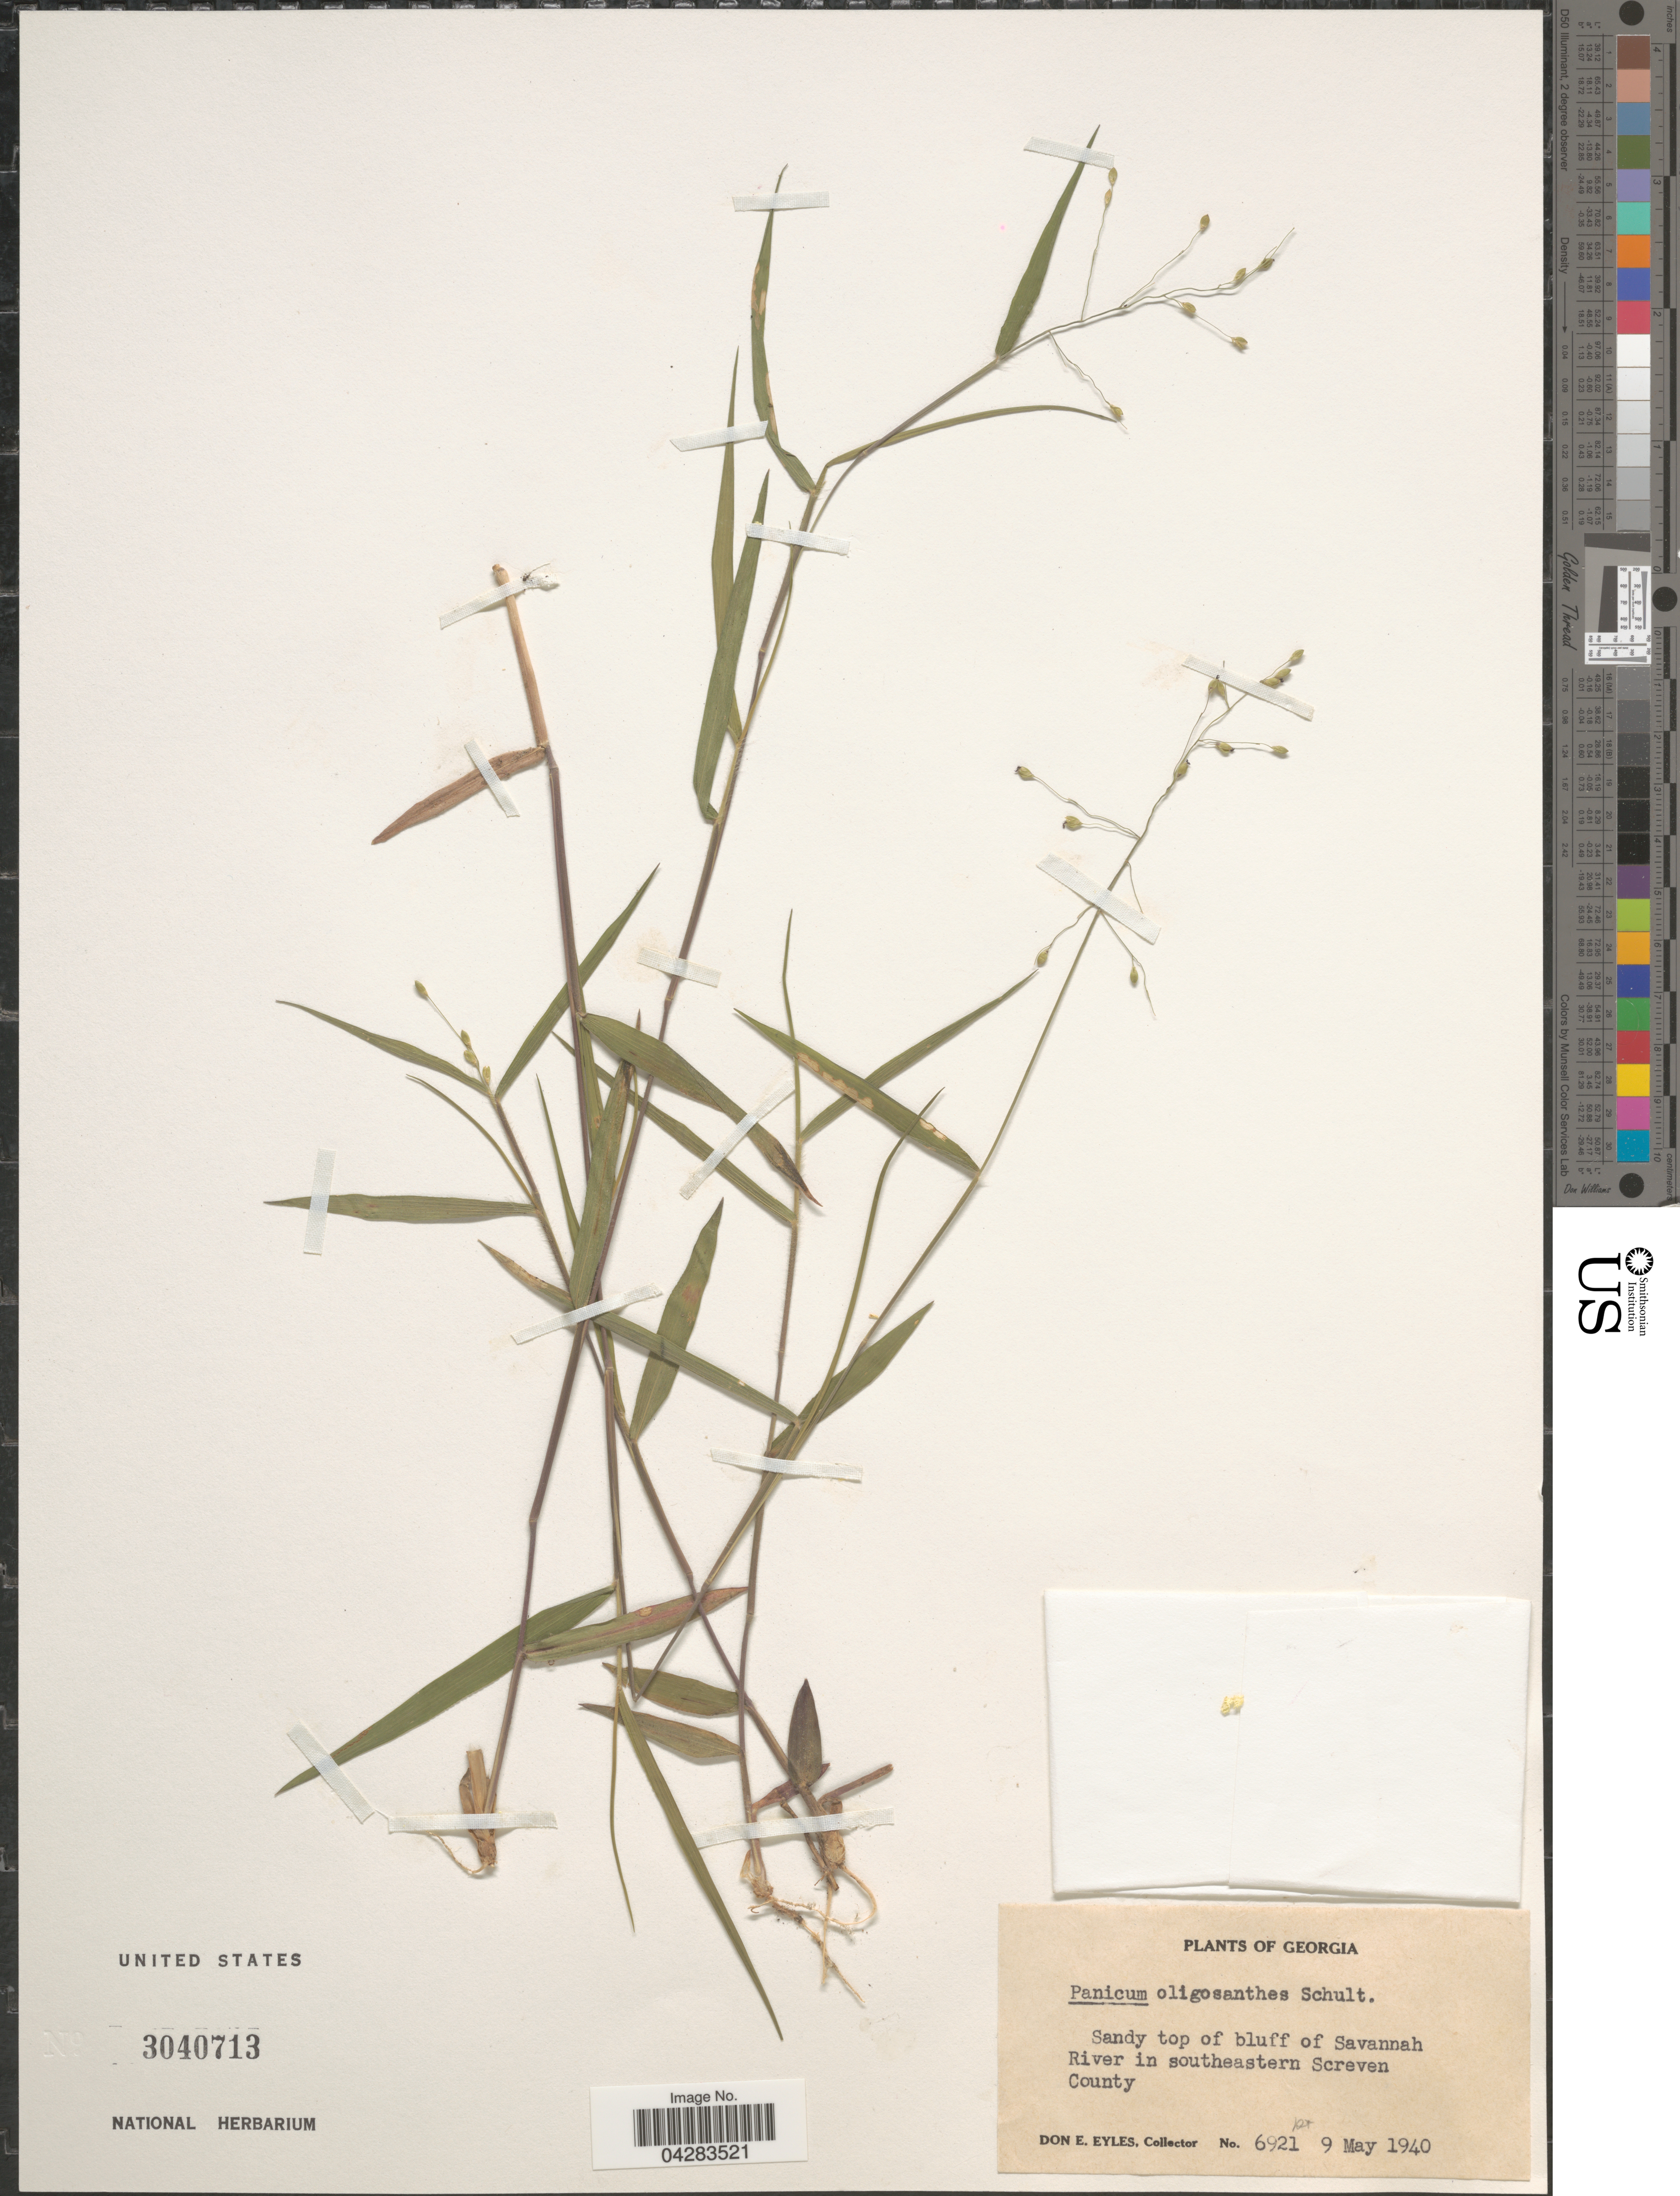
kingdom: Plantae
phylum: Tracheophyta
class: Liliopsida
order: Poales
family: Poaceae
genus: Dichanthelium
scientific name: Dichanthelium oligosanthes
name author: (Schult.) Gould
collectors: D. Eyles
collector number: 6921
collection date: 1940-05-09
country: United States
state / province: Georgia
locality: Sandy top of bluff of Savannah River in southeastern Screven County.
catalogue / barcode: US 3040713